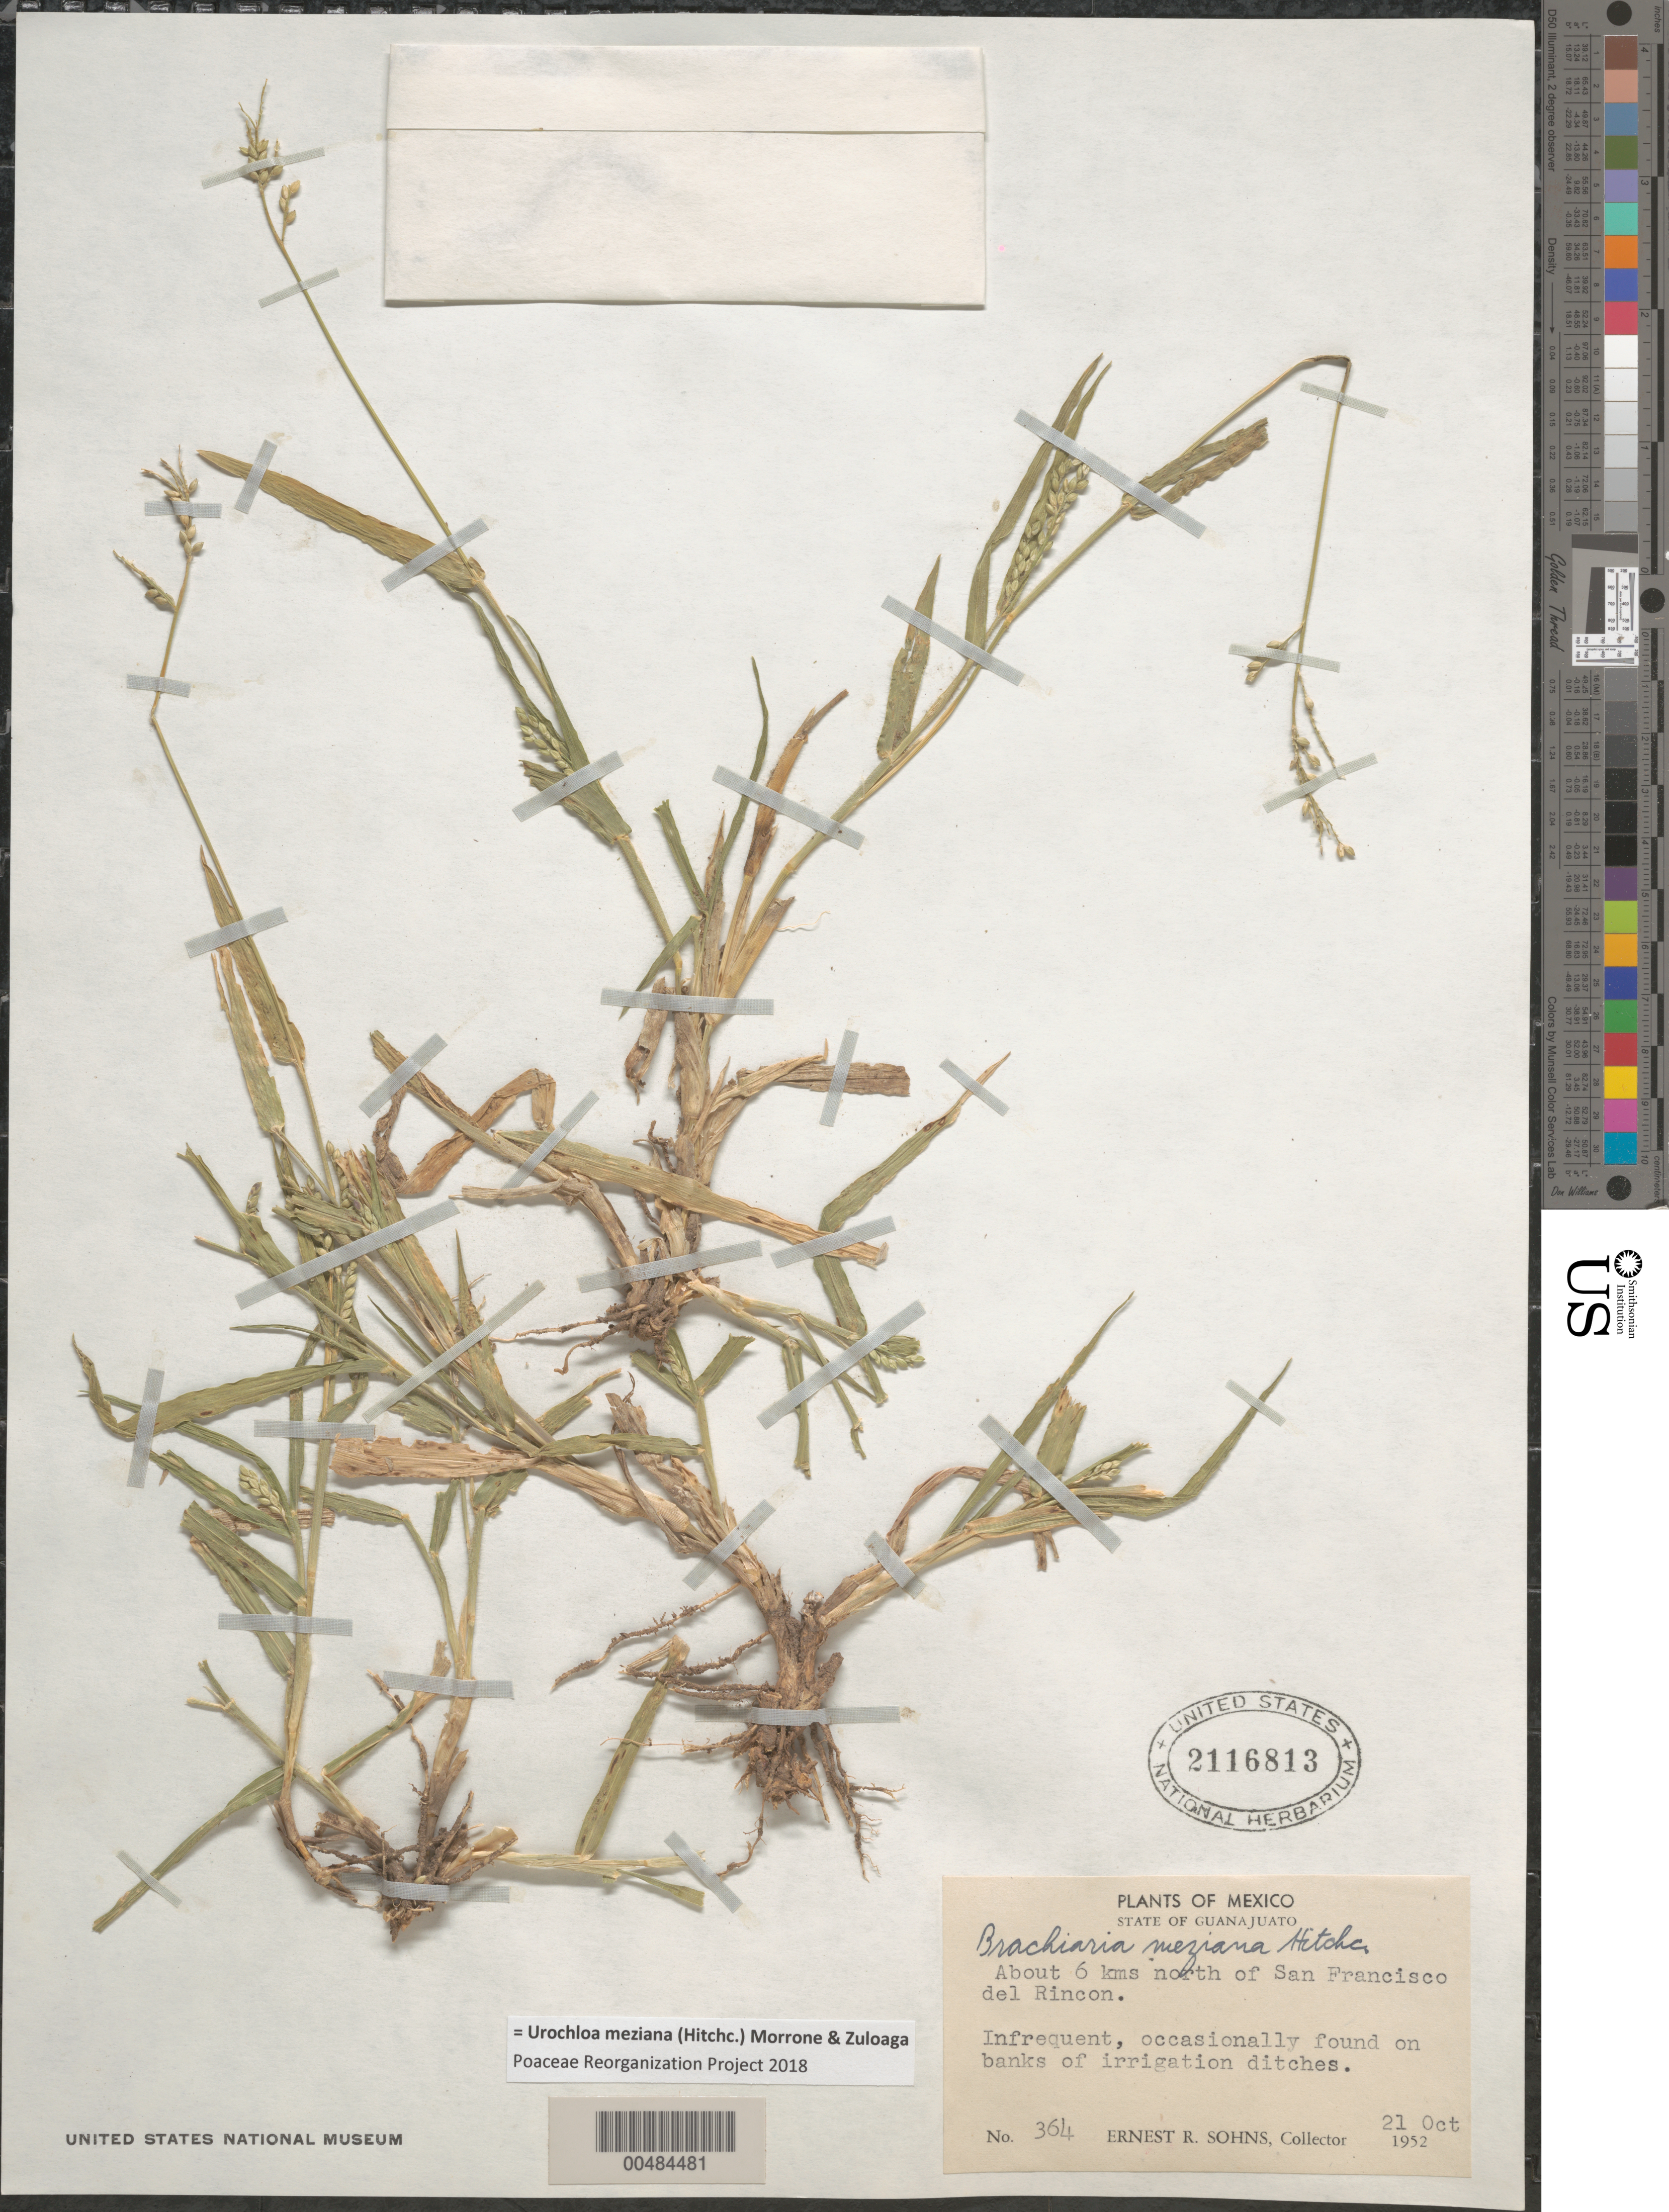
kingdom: Plantae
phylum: Tracheophyta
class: Liliopsida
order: Poales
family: Poaceae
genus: Brachiaria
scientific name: Brachiaria meziana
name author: Hitchc.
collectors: E. R. Sohns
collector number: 364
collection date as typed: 21 Oct 1952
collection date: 1952-10-21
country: Mexico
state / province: Guanajuato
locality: About 6 km N of San Francisco del Rincon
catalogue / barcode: US 2116813